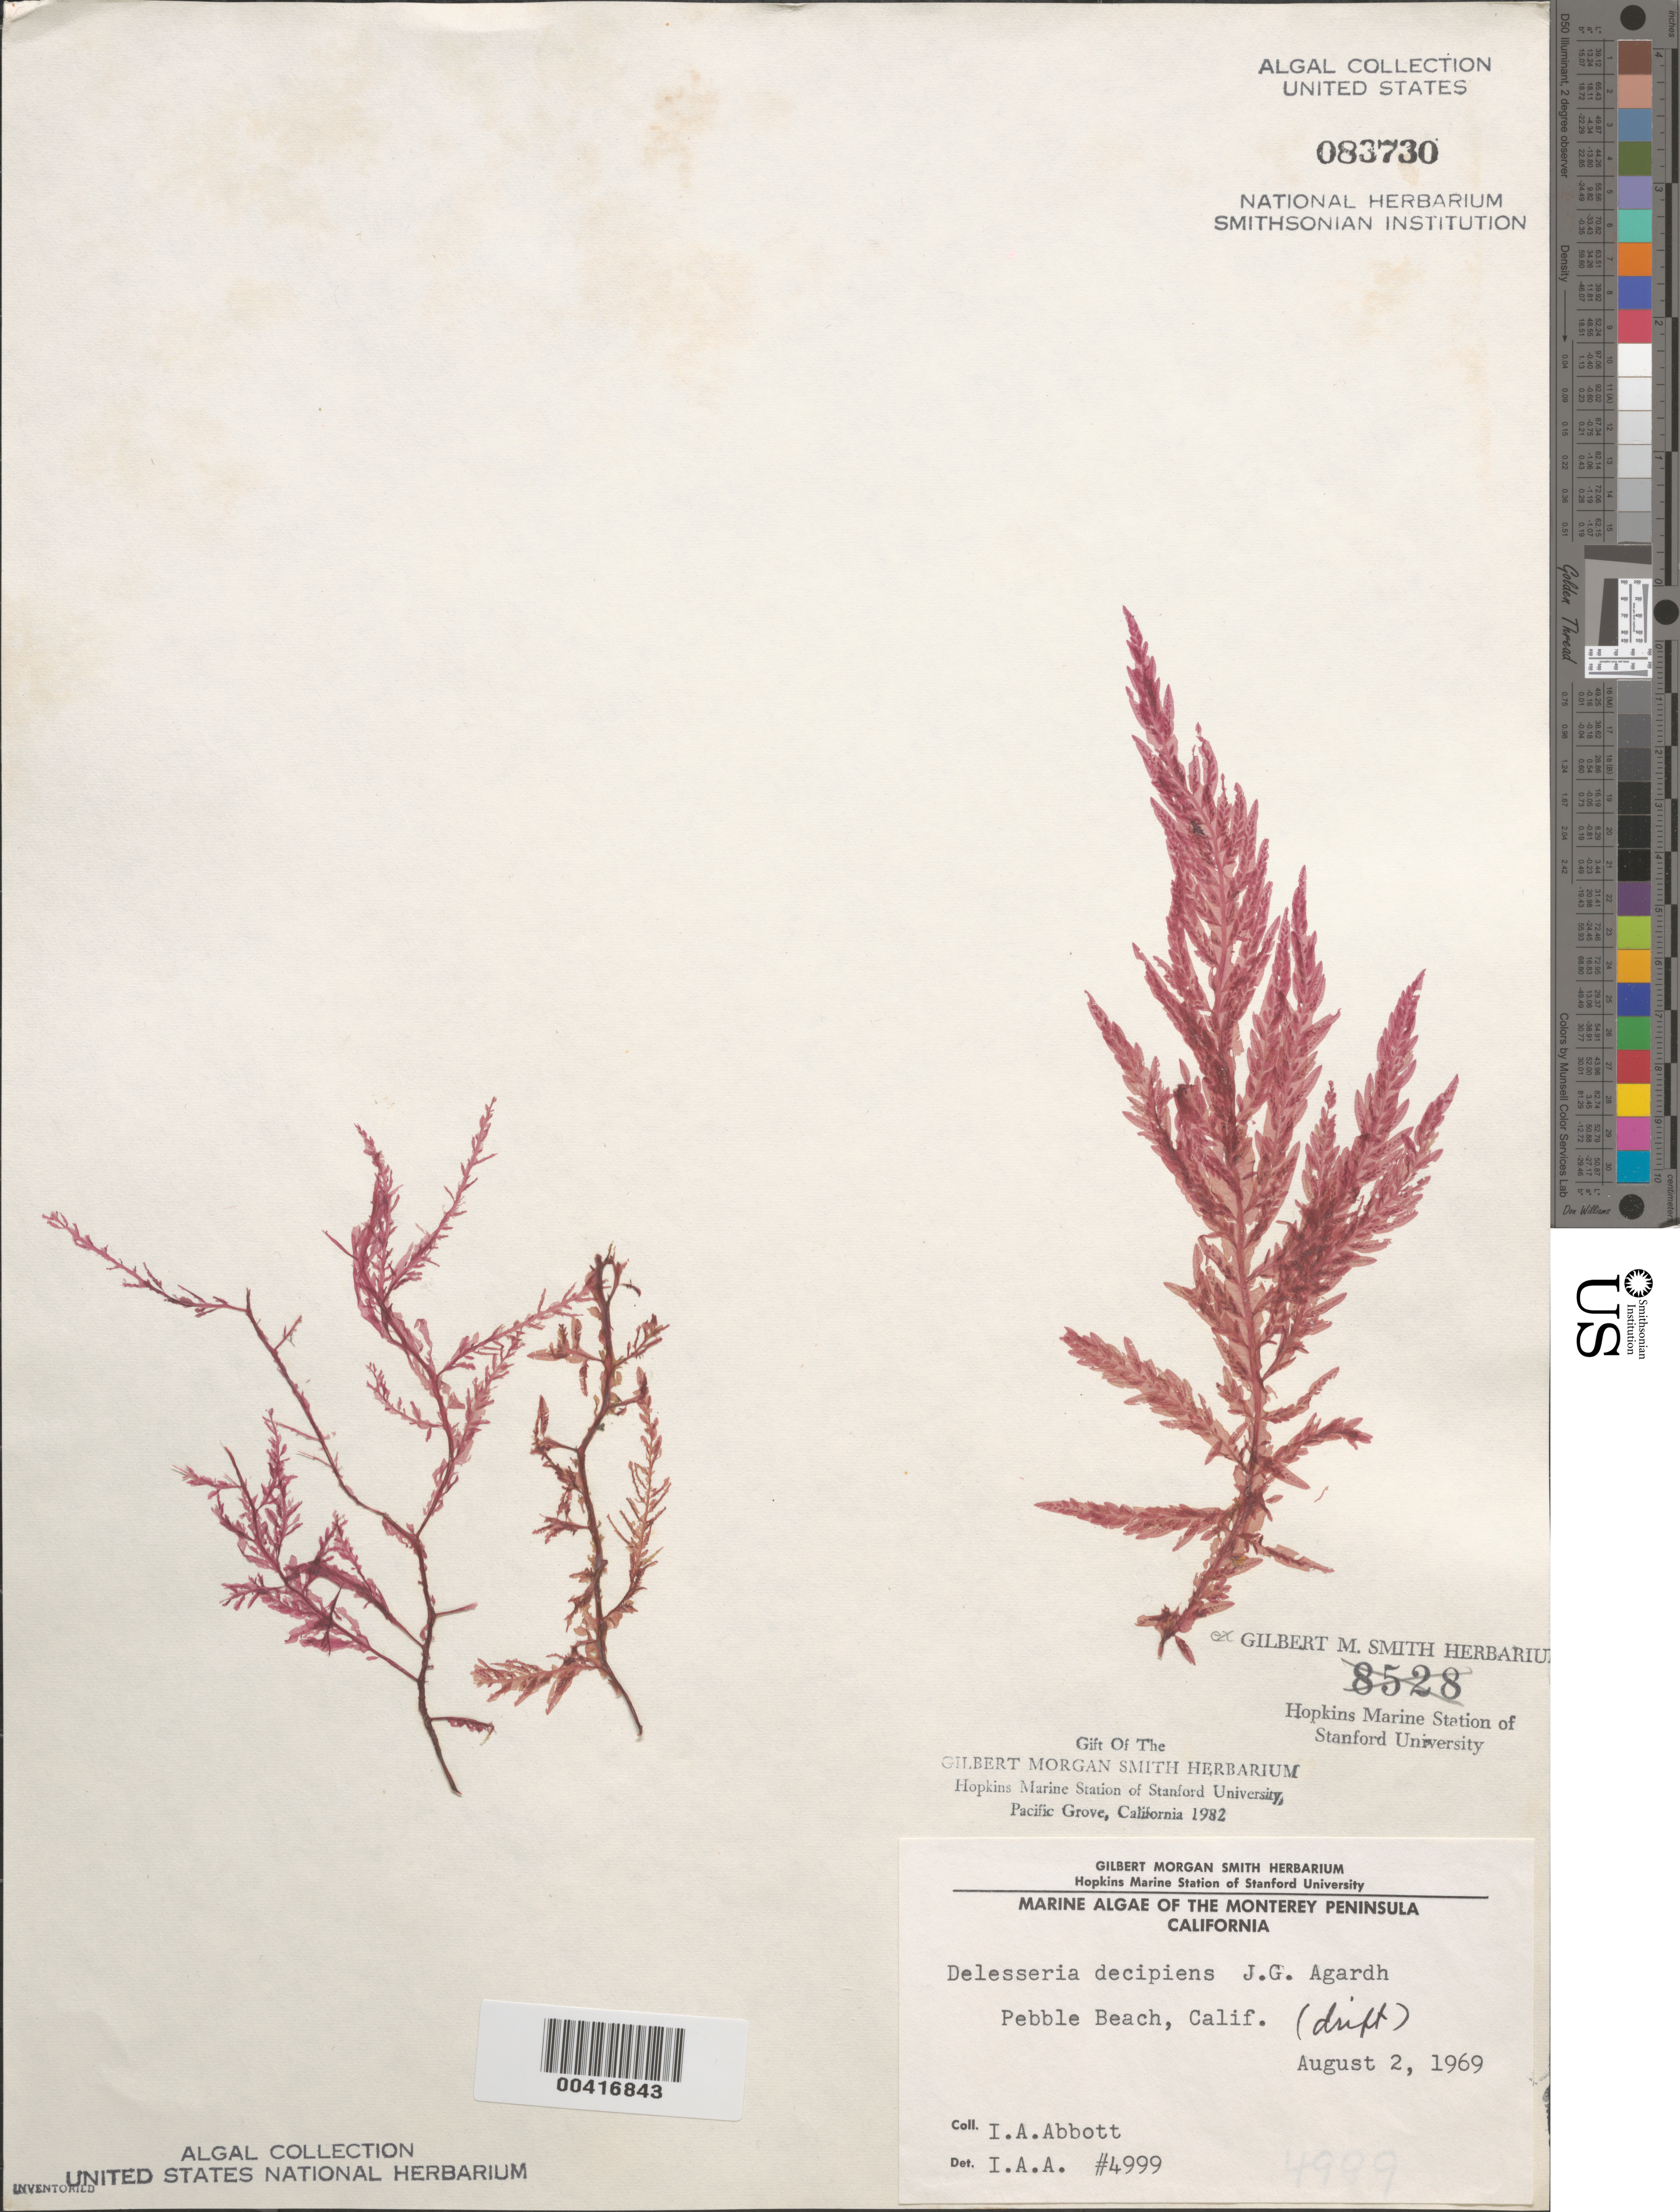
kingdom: Plantae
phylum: Rhodophyta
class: Florideophyceae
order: Ceramiales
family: Delesseriaceae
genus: Cumathamnion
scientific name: Cumathamnion decipiens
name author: (J. Agardh) M.J. Wynne & G.W. Saunders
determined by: Algae name updating Project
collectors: I. A. Abbott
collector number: IAA 4999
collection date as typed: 02 Aug 1969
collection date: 1969-08-02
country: United States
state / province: California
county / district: Monterey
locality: Pebble Beach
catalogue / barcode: US 83730